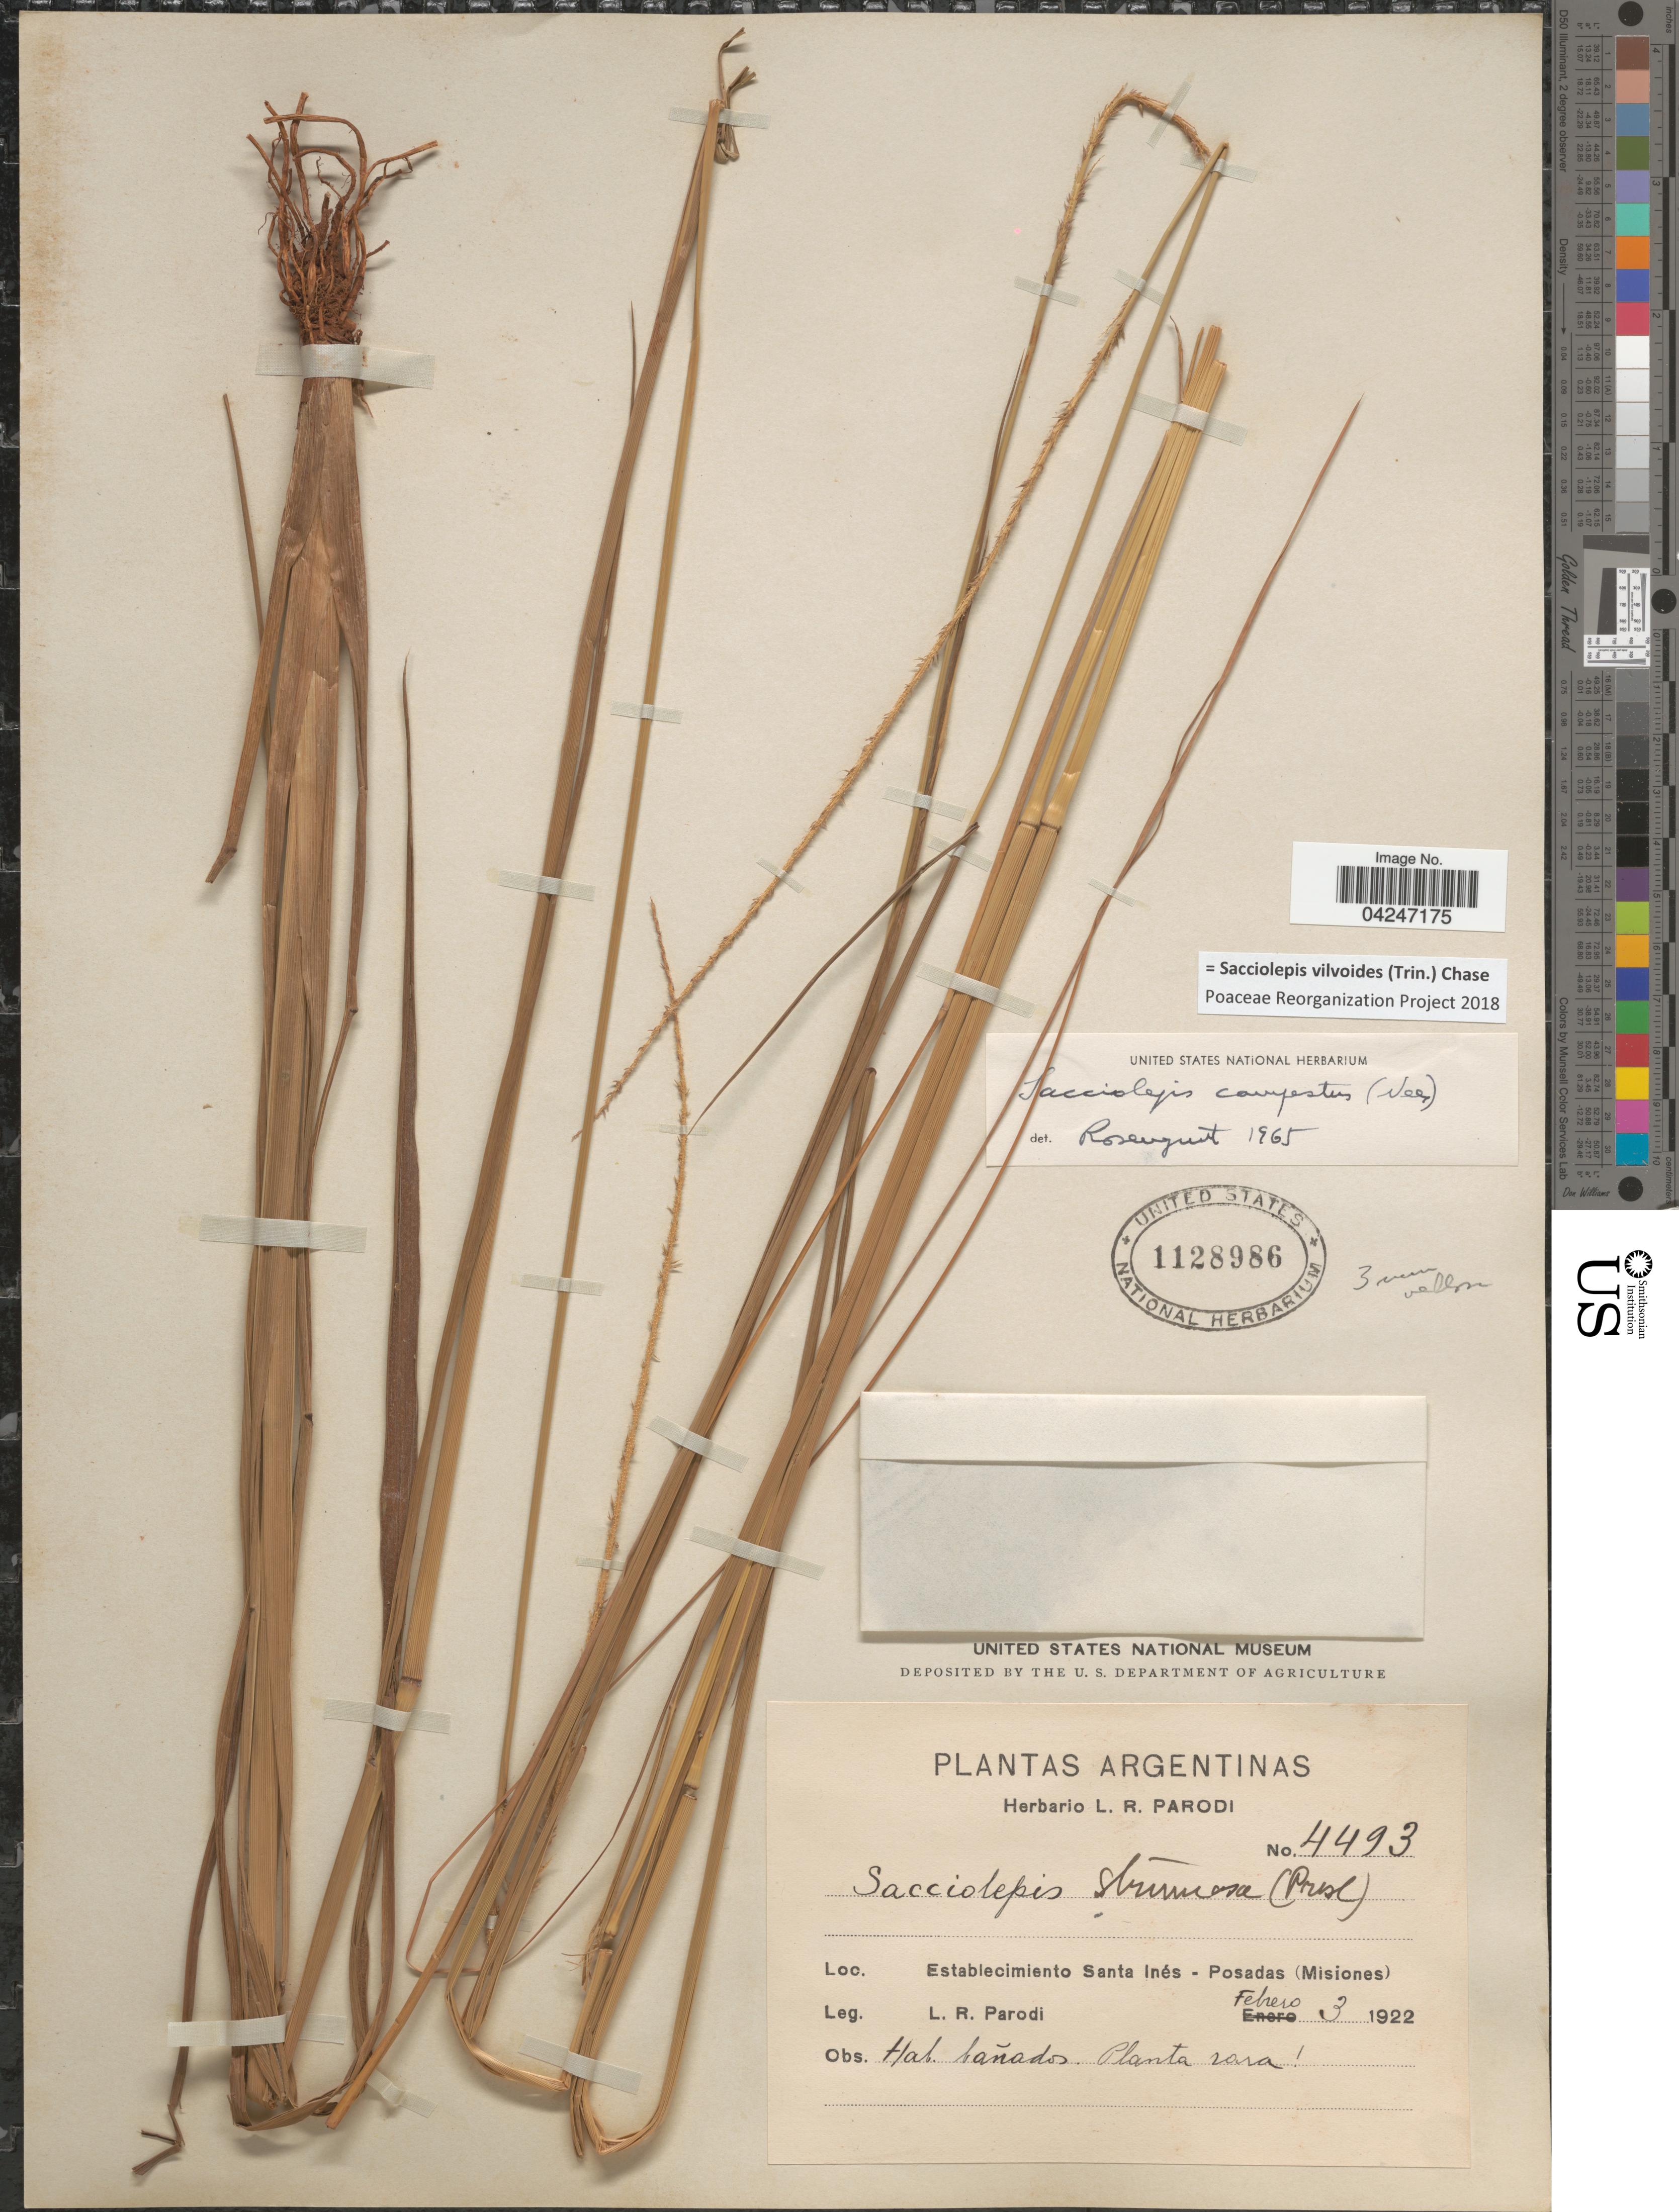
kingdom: Plantae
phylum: Tracheophyta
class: Liliopsida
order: Poales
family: Poaceae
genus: Sacciolepis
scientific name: Sacciolepis vilvoides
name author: (Trin.) Chase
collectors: L. R. Parodi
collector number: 4493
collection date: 1922-02-03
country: Argentina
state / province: Misiones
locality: Establecimiento Santa Inés - Posadas.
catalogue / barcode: US 1128986